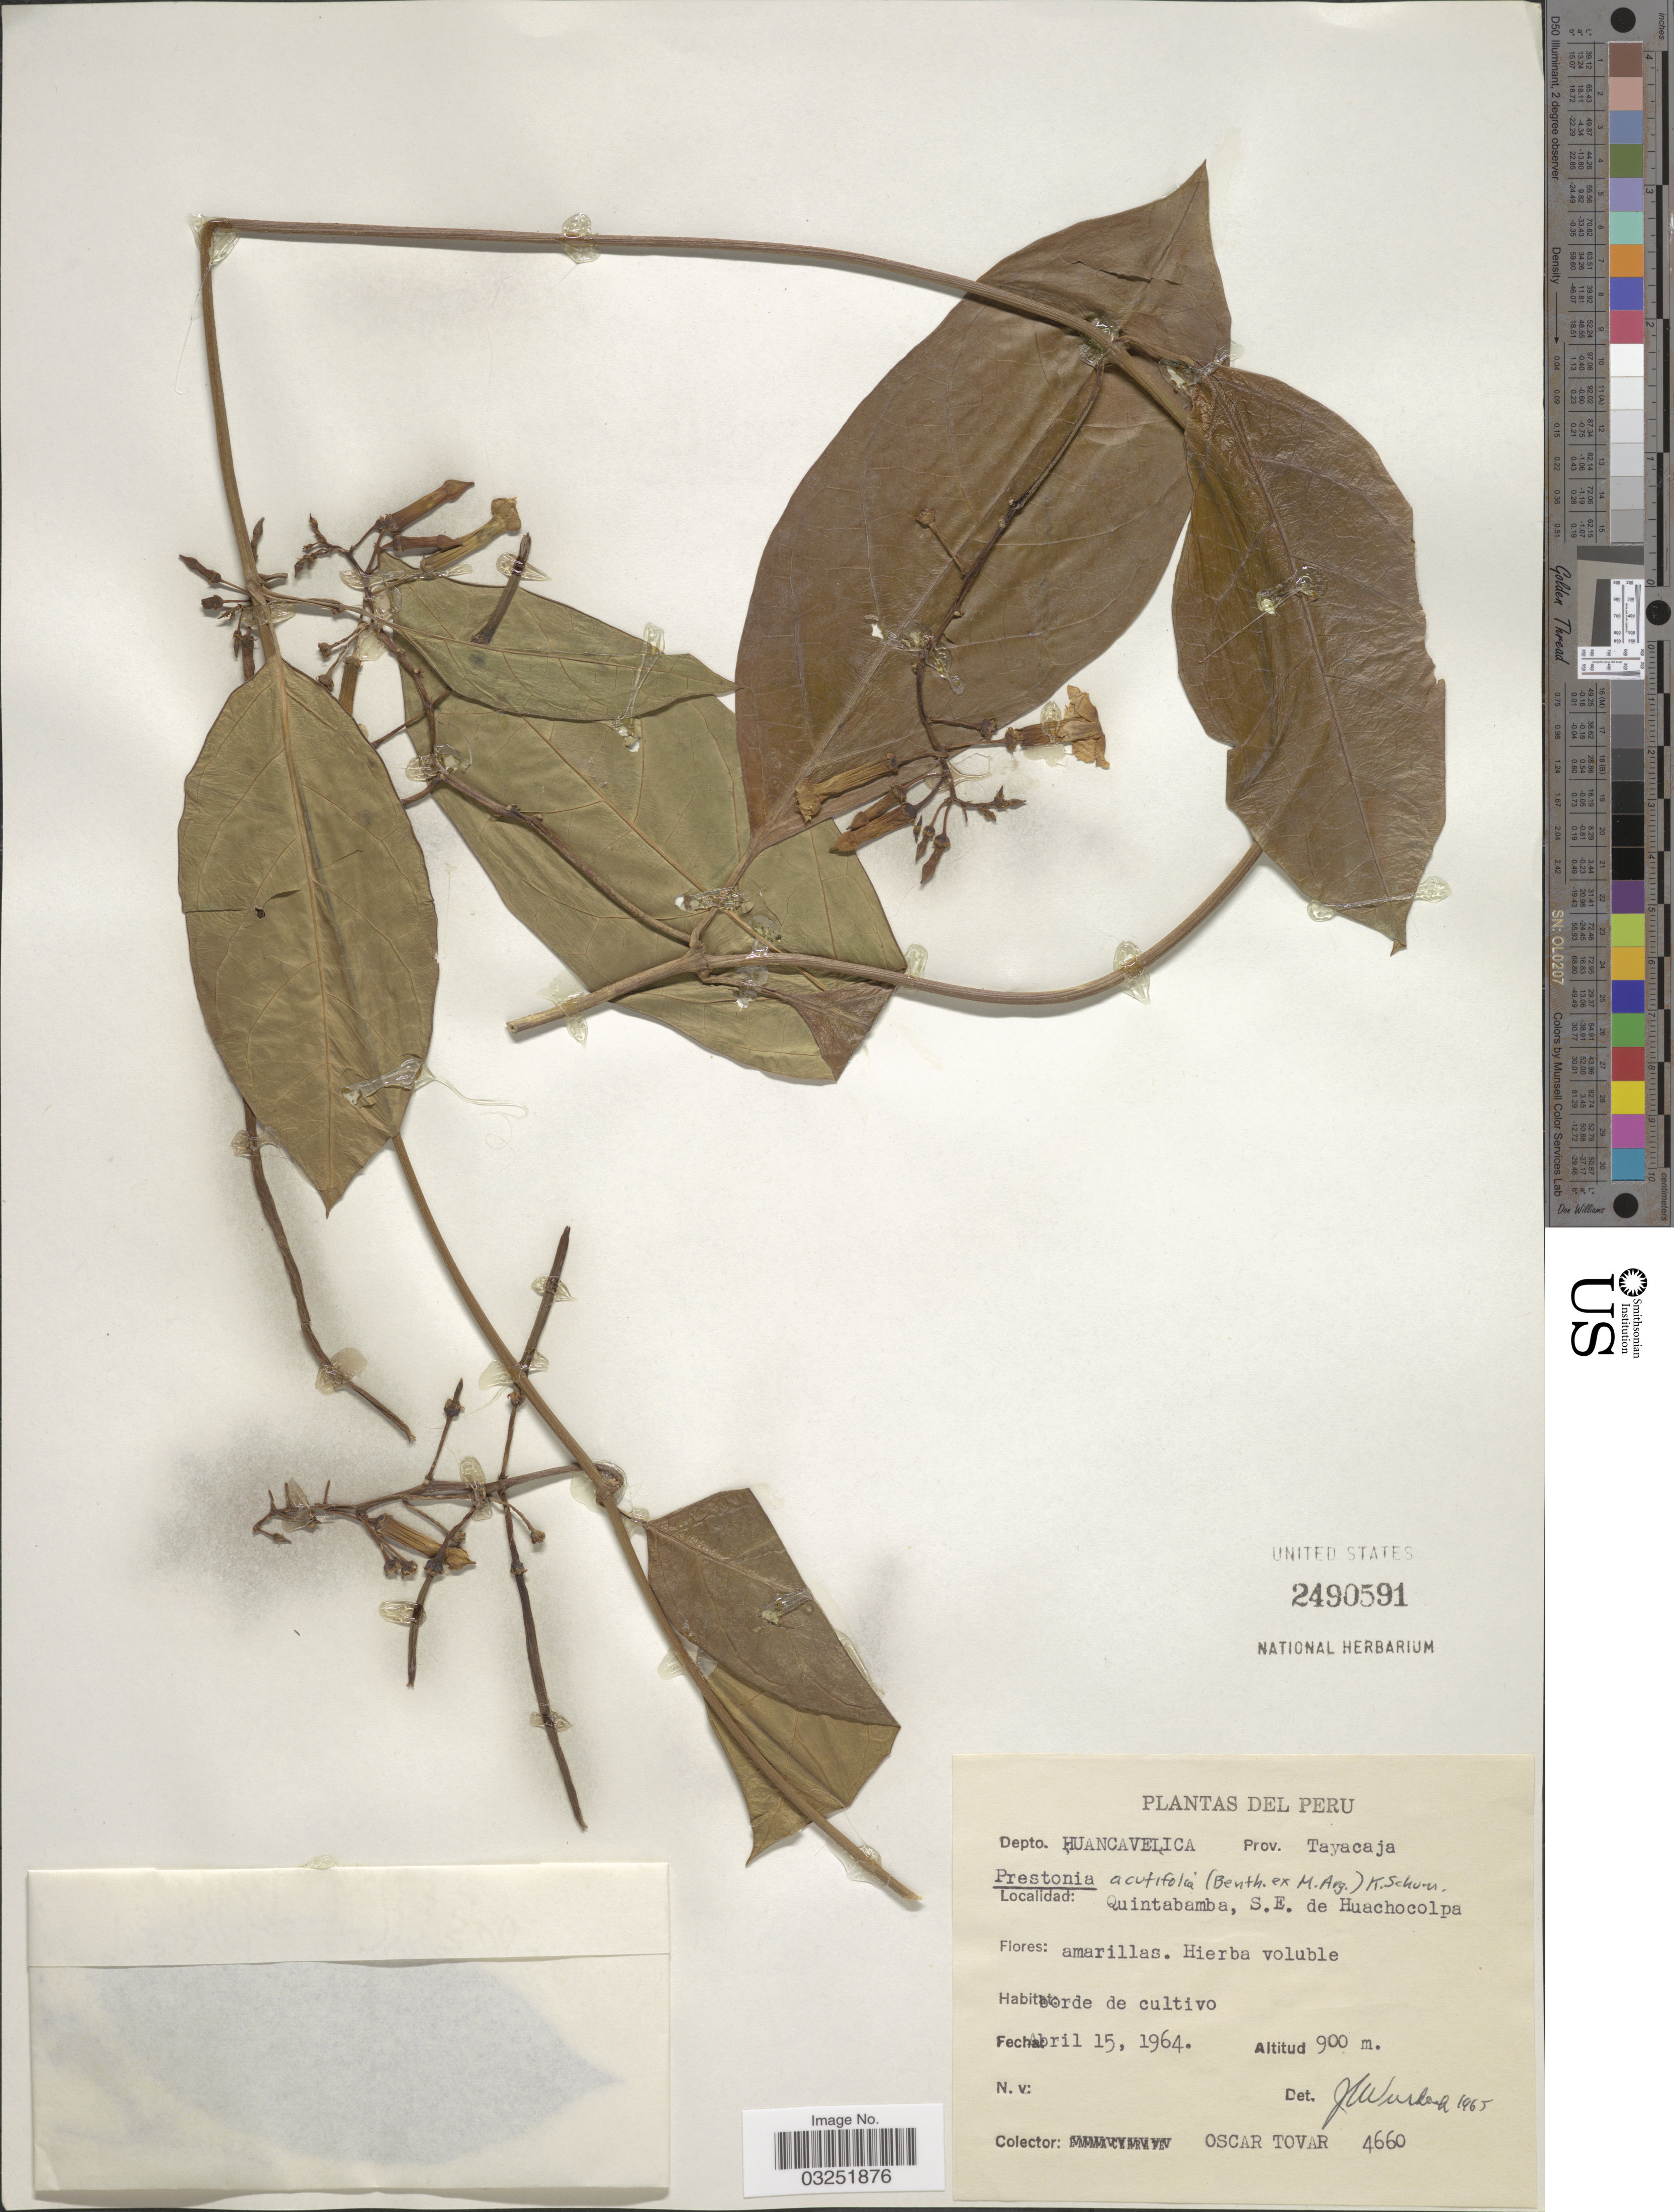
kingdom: Plantae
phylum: Tracheophyta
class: Magnoliopsida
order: Gentianales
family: Apocynaceae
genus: Prestonia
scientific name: Prestonia acutifolia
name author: (Benth. & Müll. Arg.) K. Schum.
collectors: Ó. Tovar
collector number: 4660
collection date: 1964-04-15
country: Peru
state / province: Huancavelica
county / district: Tayacaja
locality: Depto. Huancavelica, Prov. Tayacaja, Quintabamba, S.E. de Huachocolpa.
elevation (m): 900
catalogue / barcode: US 2490591